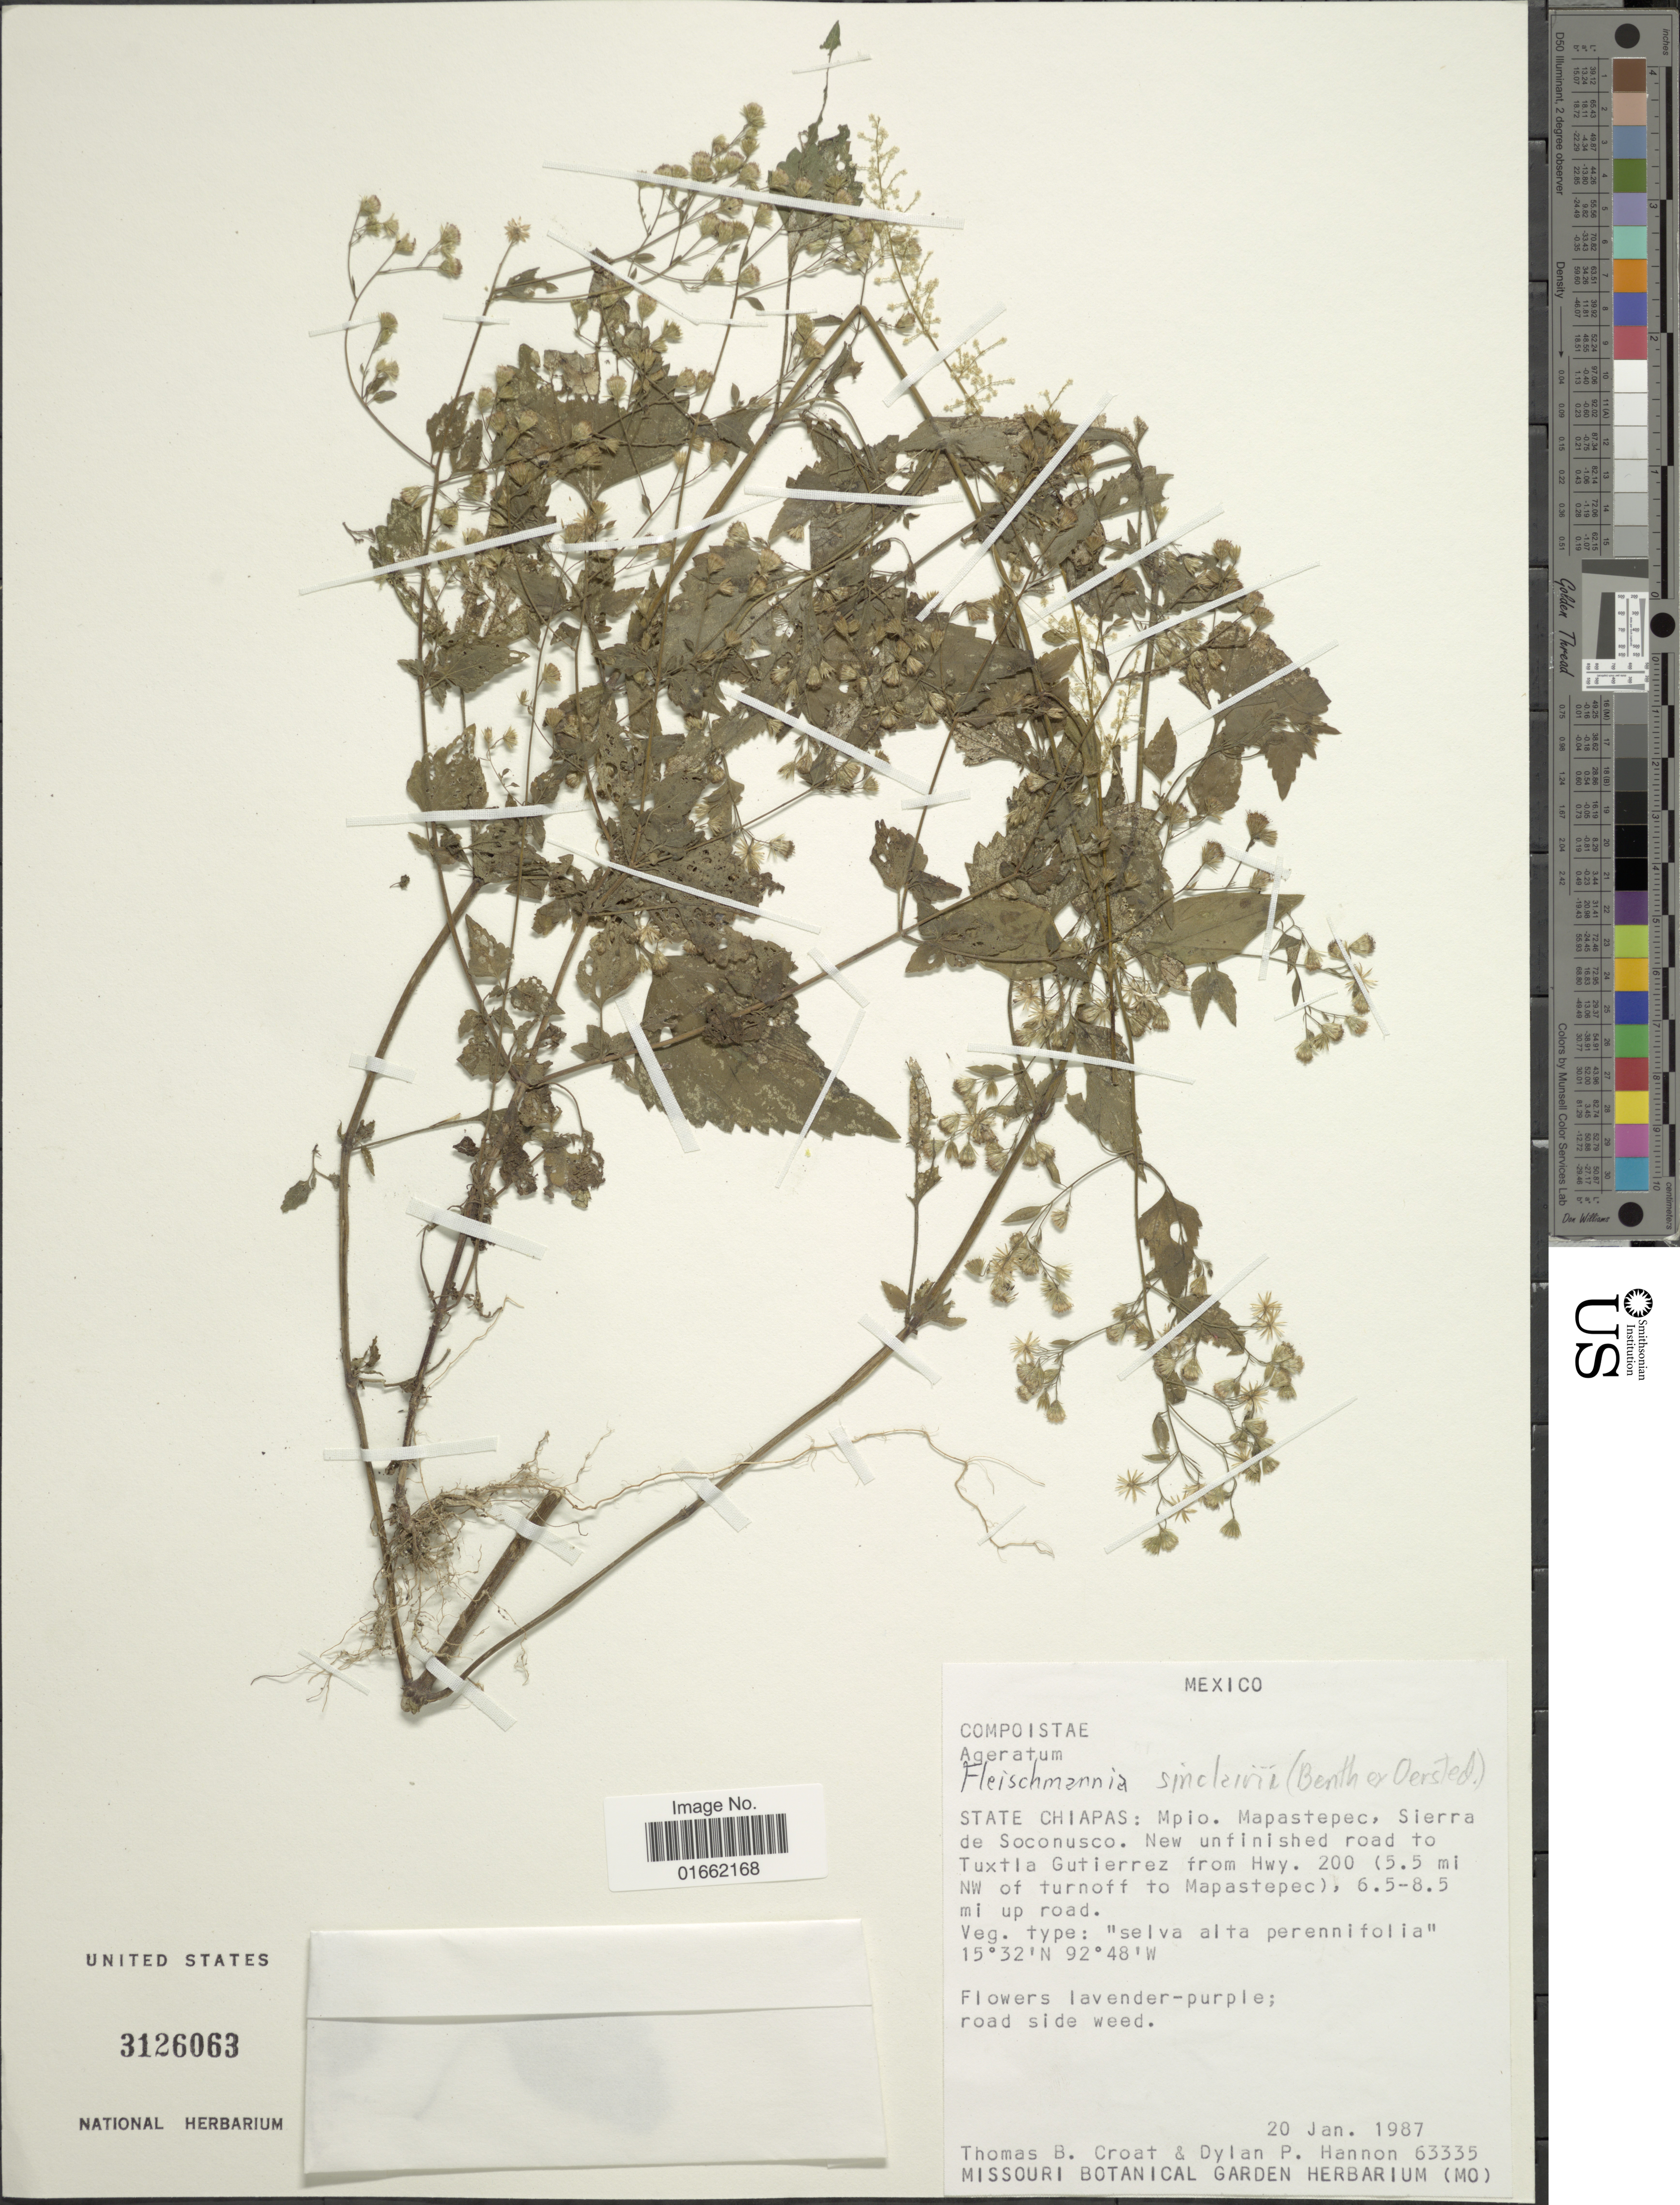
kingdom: Plantae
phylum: Tracheophyta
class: Magnoliopsida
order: Asterales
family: Asteraceae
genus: Fleischmannia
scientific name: Fleischmannia sinclairii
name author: (Benth. ex Oerst.) R.M. King & H. Rob.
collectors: T. B. Croat & D. Hannon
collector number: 63335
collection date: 1987-01-20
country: Mexico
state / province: Chiapas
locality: State Chiapas: Mpio. Mapastepec, Sierra de Soconusco. New unfinished road to Tuxtla Gutierrez from Hwy. 200 (5.5 mi NW of turnoff to Mapastepec), 6.5-8.5 mi up road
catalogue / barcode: US 3126063